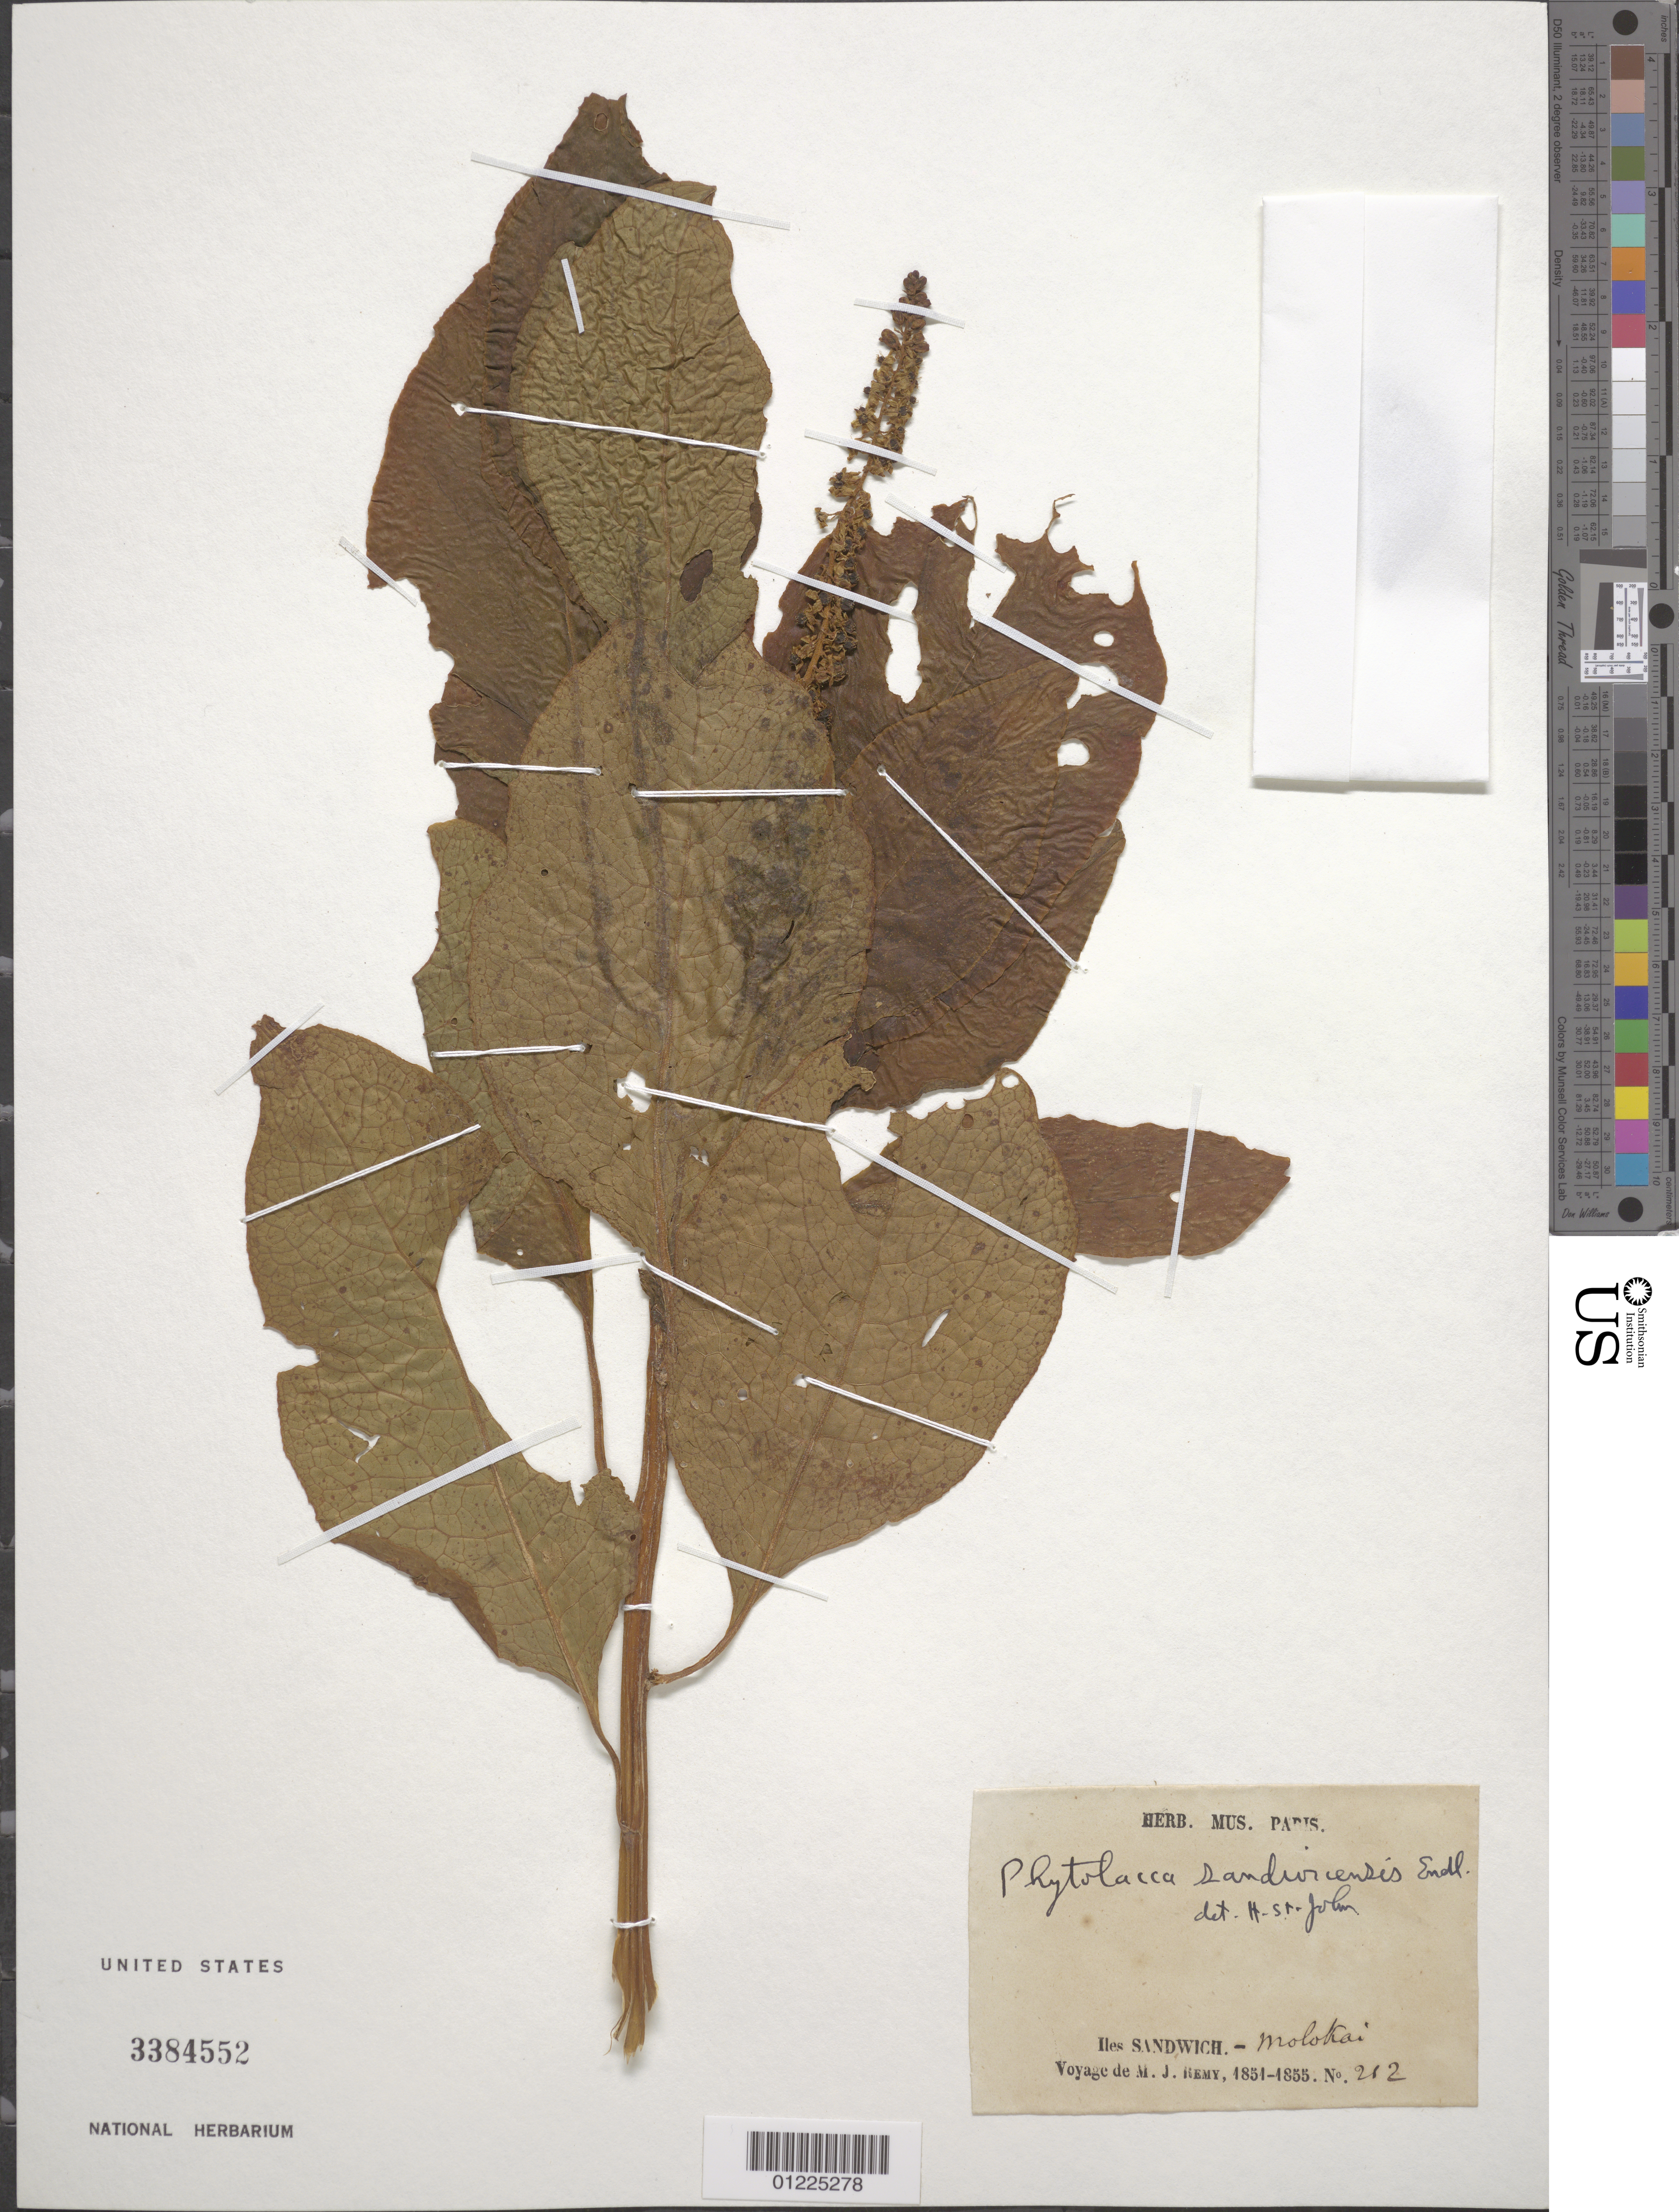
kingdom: Plantae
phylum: Tracheophyta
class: Magnoliopsida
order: Caryophyllales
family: Phytolaccaceae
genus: Phytolacca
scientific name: Phytolacca sandwicensis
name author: Endl.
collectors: M. J. Remy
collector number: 212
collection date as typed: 1851 to --- 1855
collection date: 1851/1855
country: United States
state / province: Hawaii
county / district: Maui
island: Moloka'i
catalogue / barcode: US 3384552